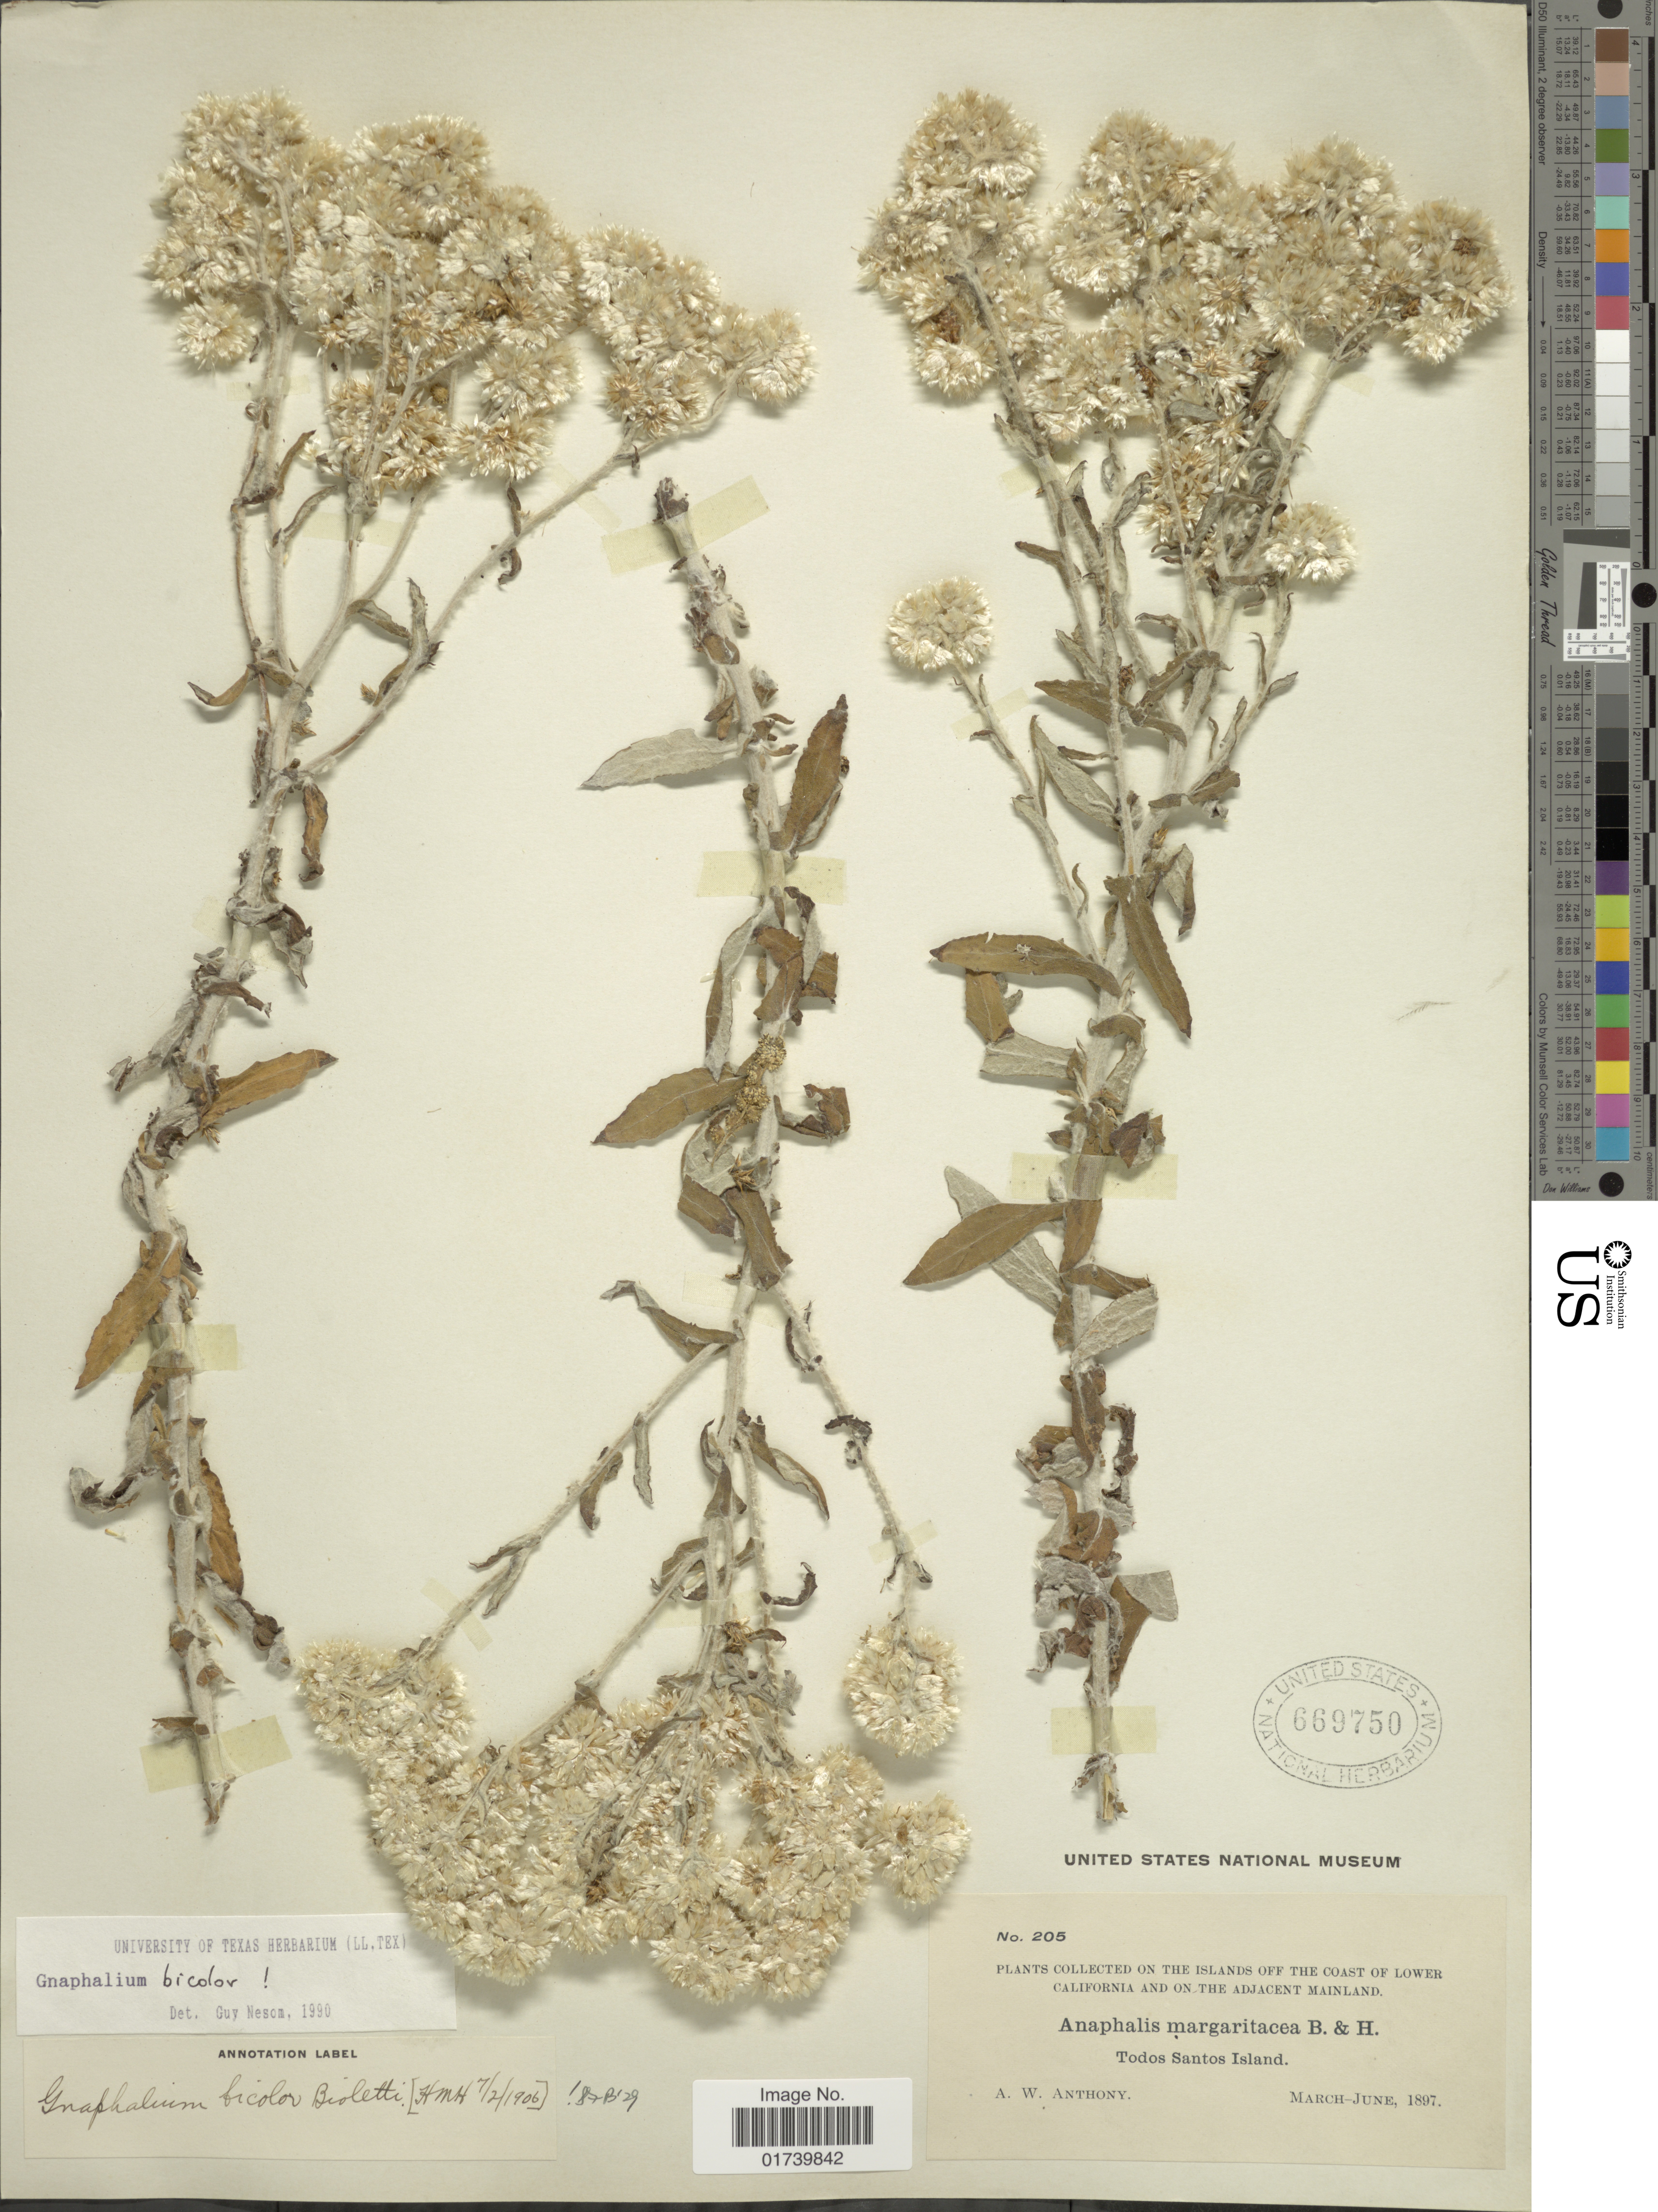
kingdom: Plantae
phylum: Tracheophyta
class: Magnoliopsida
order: Asterales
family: Asteraceae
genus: Pseudognaphalium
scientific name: Pseudognaphalium biolettii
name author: Anderb.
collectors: A. W. Anthony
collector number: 205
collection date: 1897-03/1897-06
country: Mexico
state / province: Baja California Sur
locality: The Islands off the coast of Lower California and on the adjacent Mainland. Todos Santos Island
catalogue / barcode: US 669750